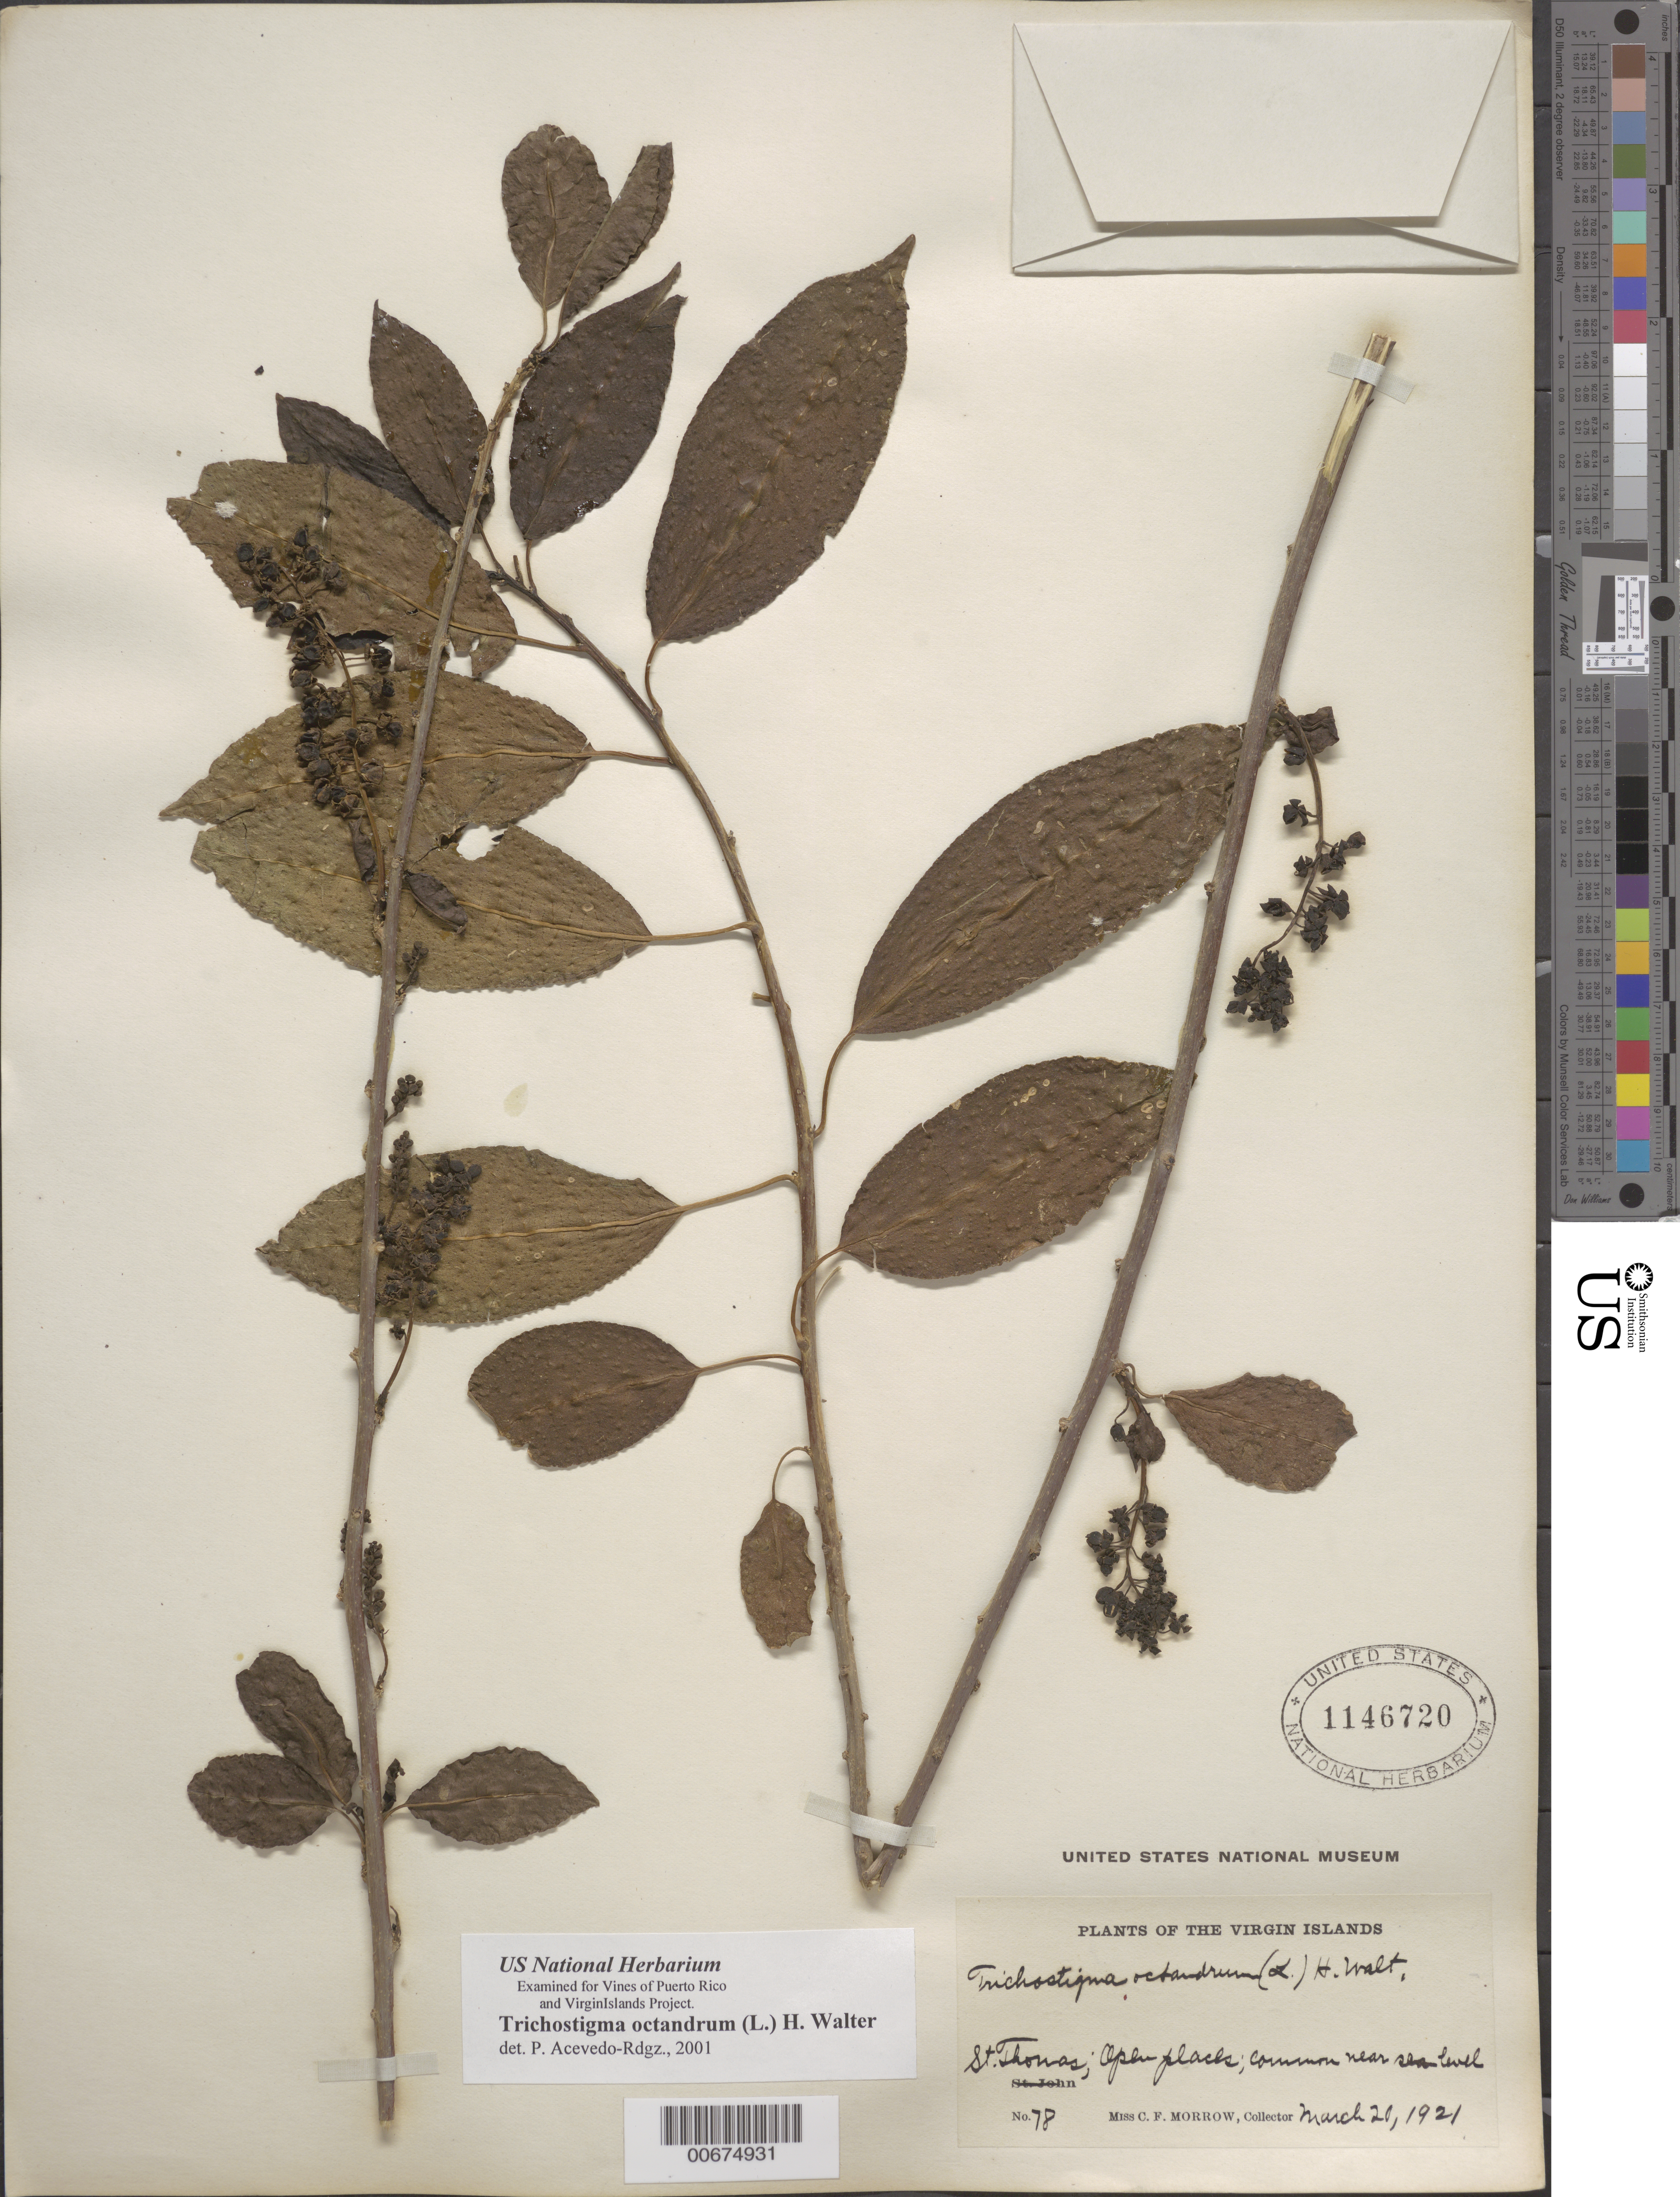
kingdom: Plantae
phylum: Tracheophyta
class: Magnoliopsida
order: Caryophyllales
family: Phytolaccaceae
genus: Trichostigma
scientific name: Trichostigma octandrum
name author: (L.) H. Walter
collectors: C. Morrow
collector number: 78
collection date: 1921-03-20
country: U.S. Virgin Islands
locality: The Virgin Islands. St. Thomas.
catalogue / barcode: US 1146720